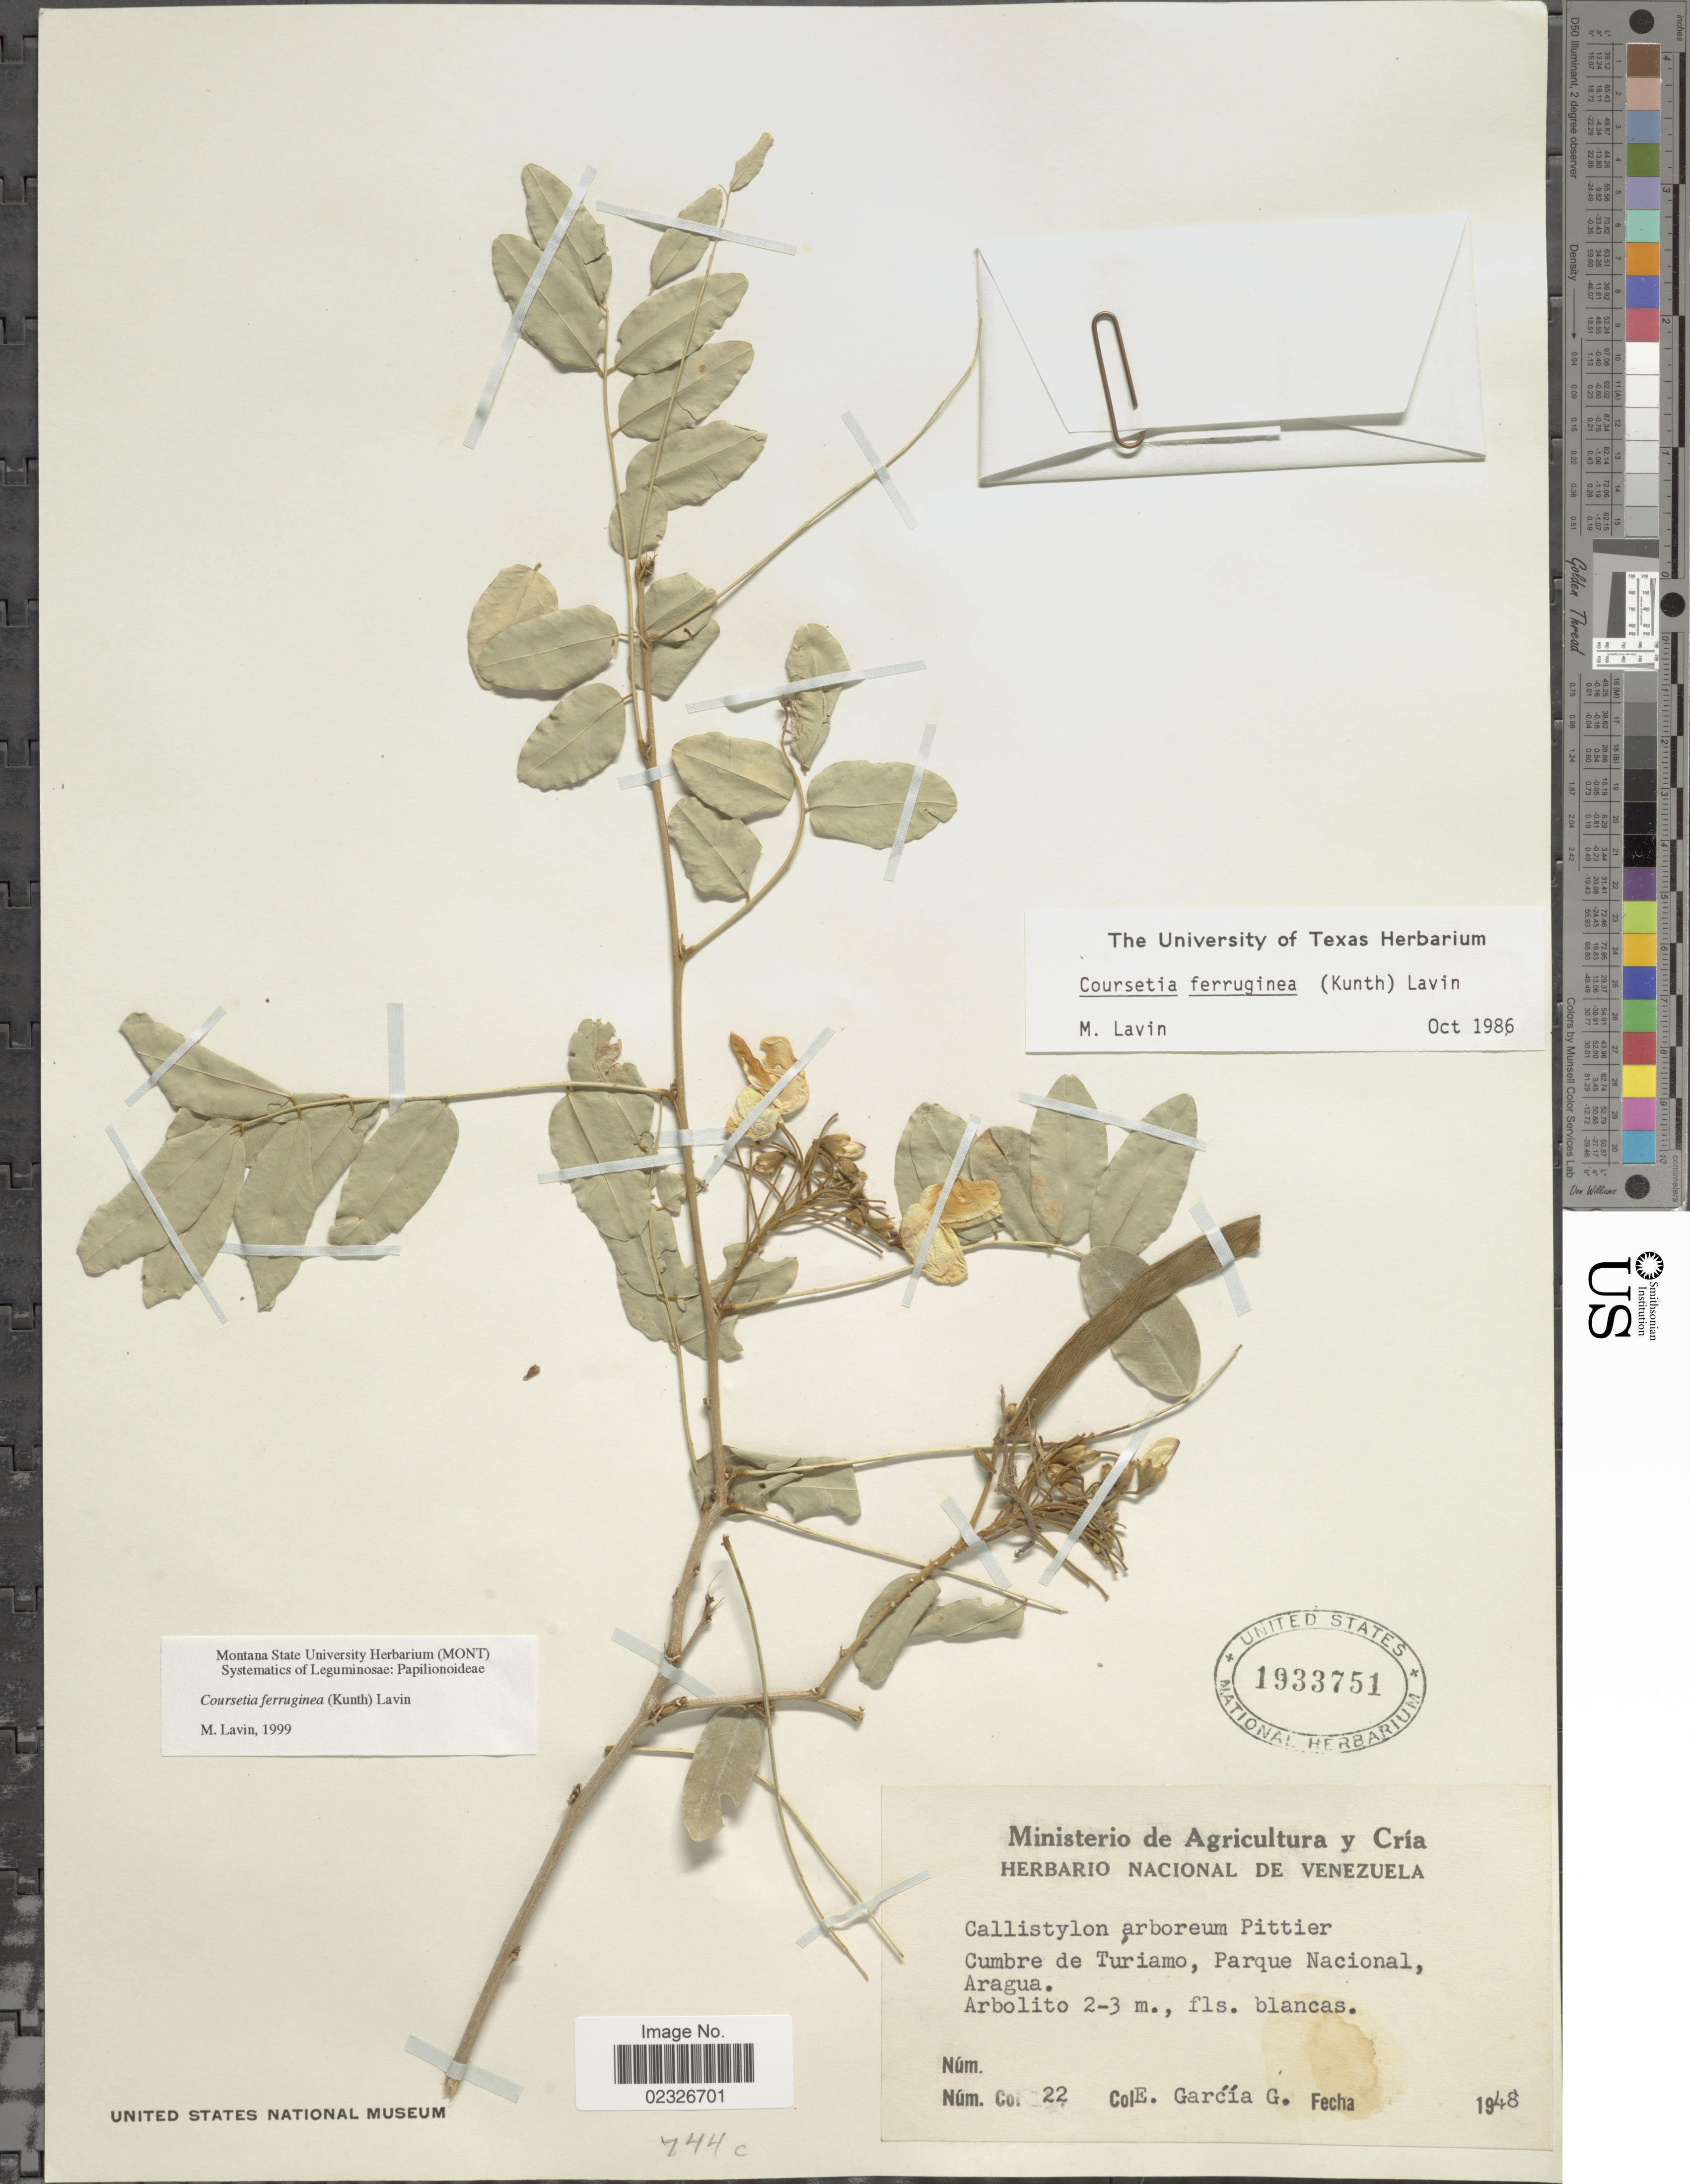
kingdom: Plantae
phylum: Tracheophyta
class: Magnoliopsida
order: Fabales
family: Fabaceae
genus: Coursetia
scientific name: Coursetia ferruginea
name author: (Kunth) Lavin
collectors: E. García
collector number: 22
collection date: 1948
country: Venezuela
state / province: Aragua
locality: Cumbre de Turiamo, Parque Nacional, Aragua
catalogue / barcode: US 1933751